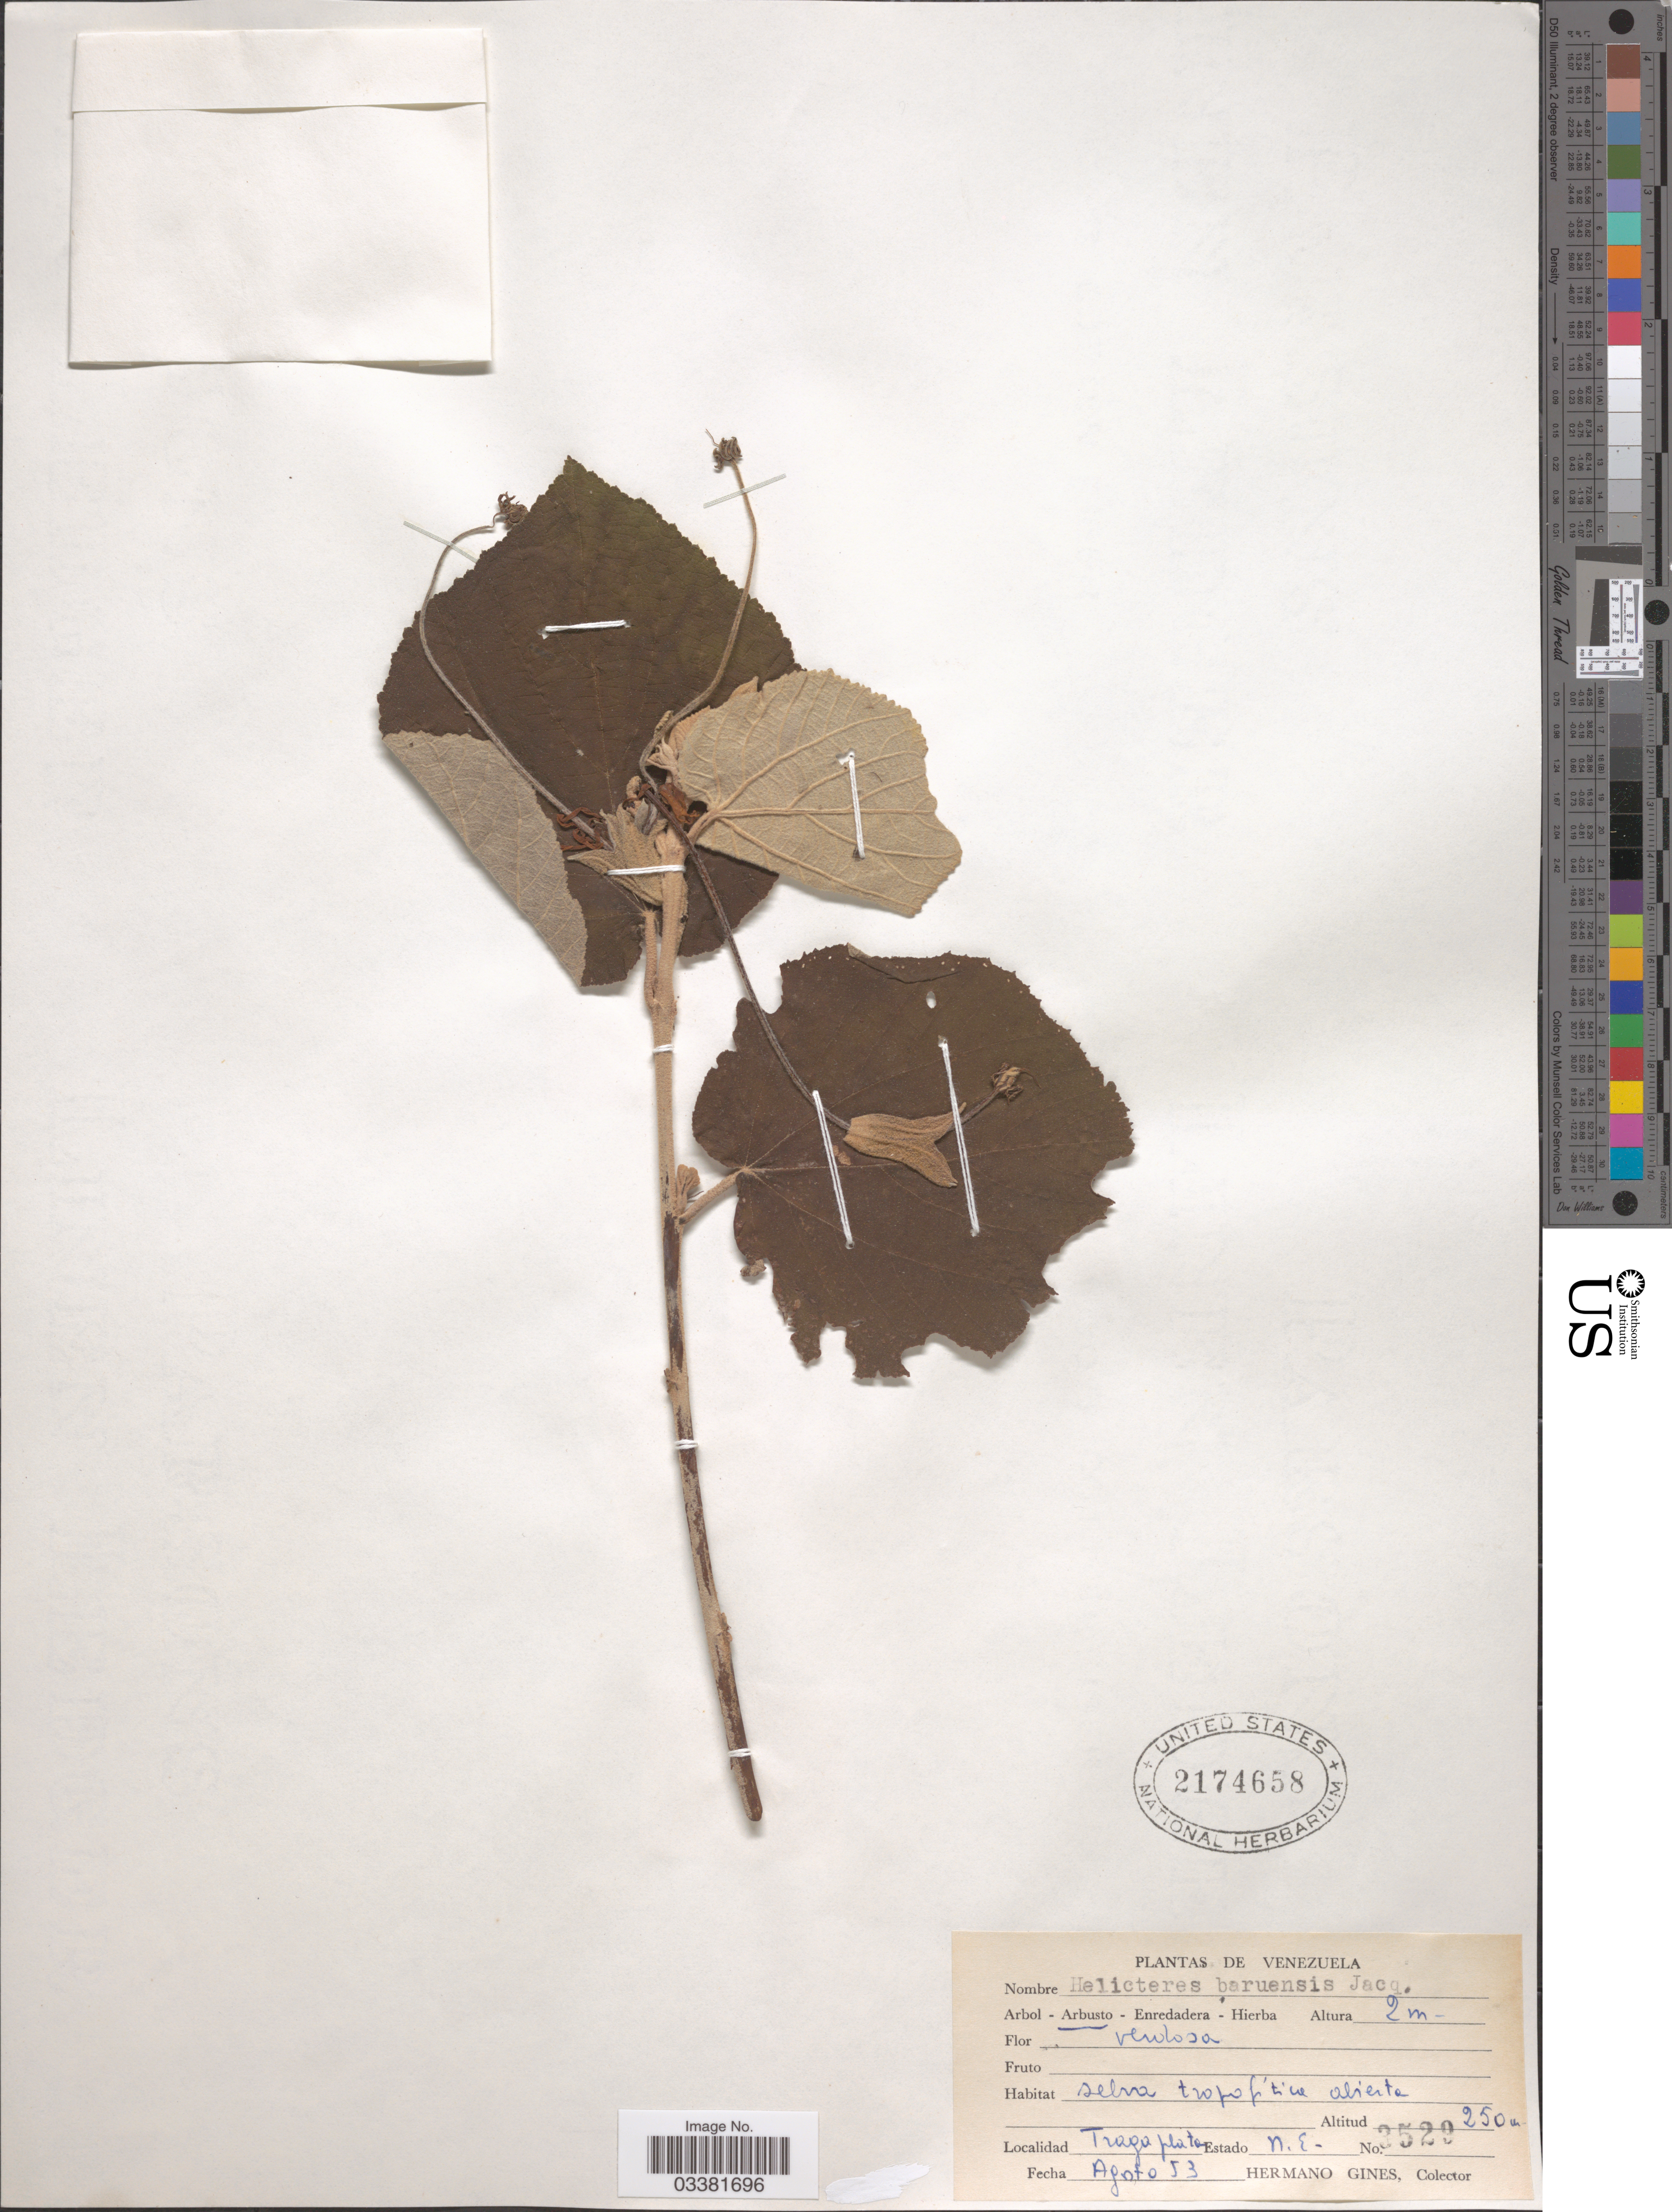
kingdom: Plantae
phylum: Tracheophyta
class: Magnoliopsida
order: Malvales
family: Malvaceae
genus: Helicteres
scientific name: Helicteres baruensis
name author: Jacq.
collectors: Bro. Gines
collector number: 3529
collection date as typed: Transcribed d/m/y: /8/53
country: Venezuela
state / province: Nueva Esparta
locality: Tragaplata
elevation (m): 250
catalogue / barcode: US 2174658